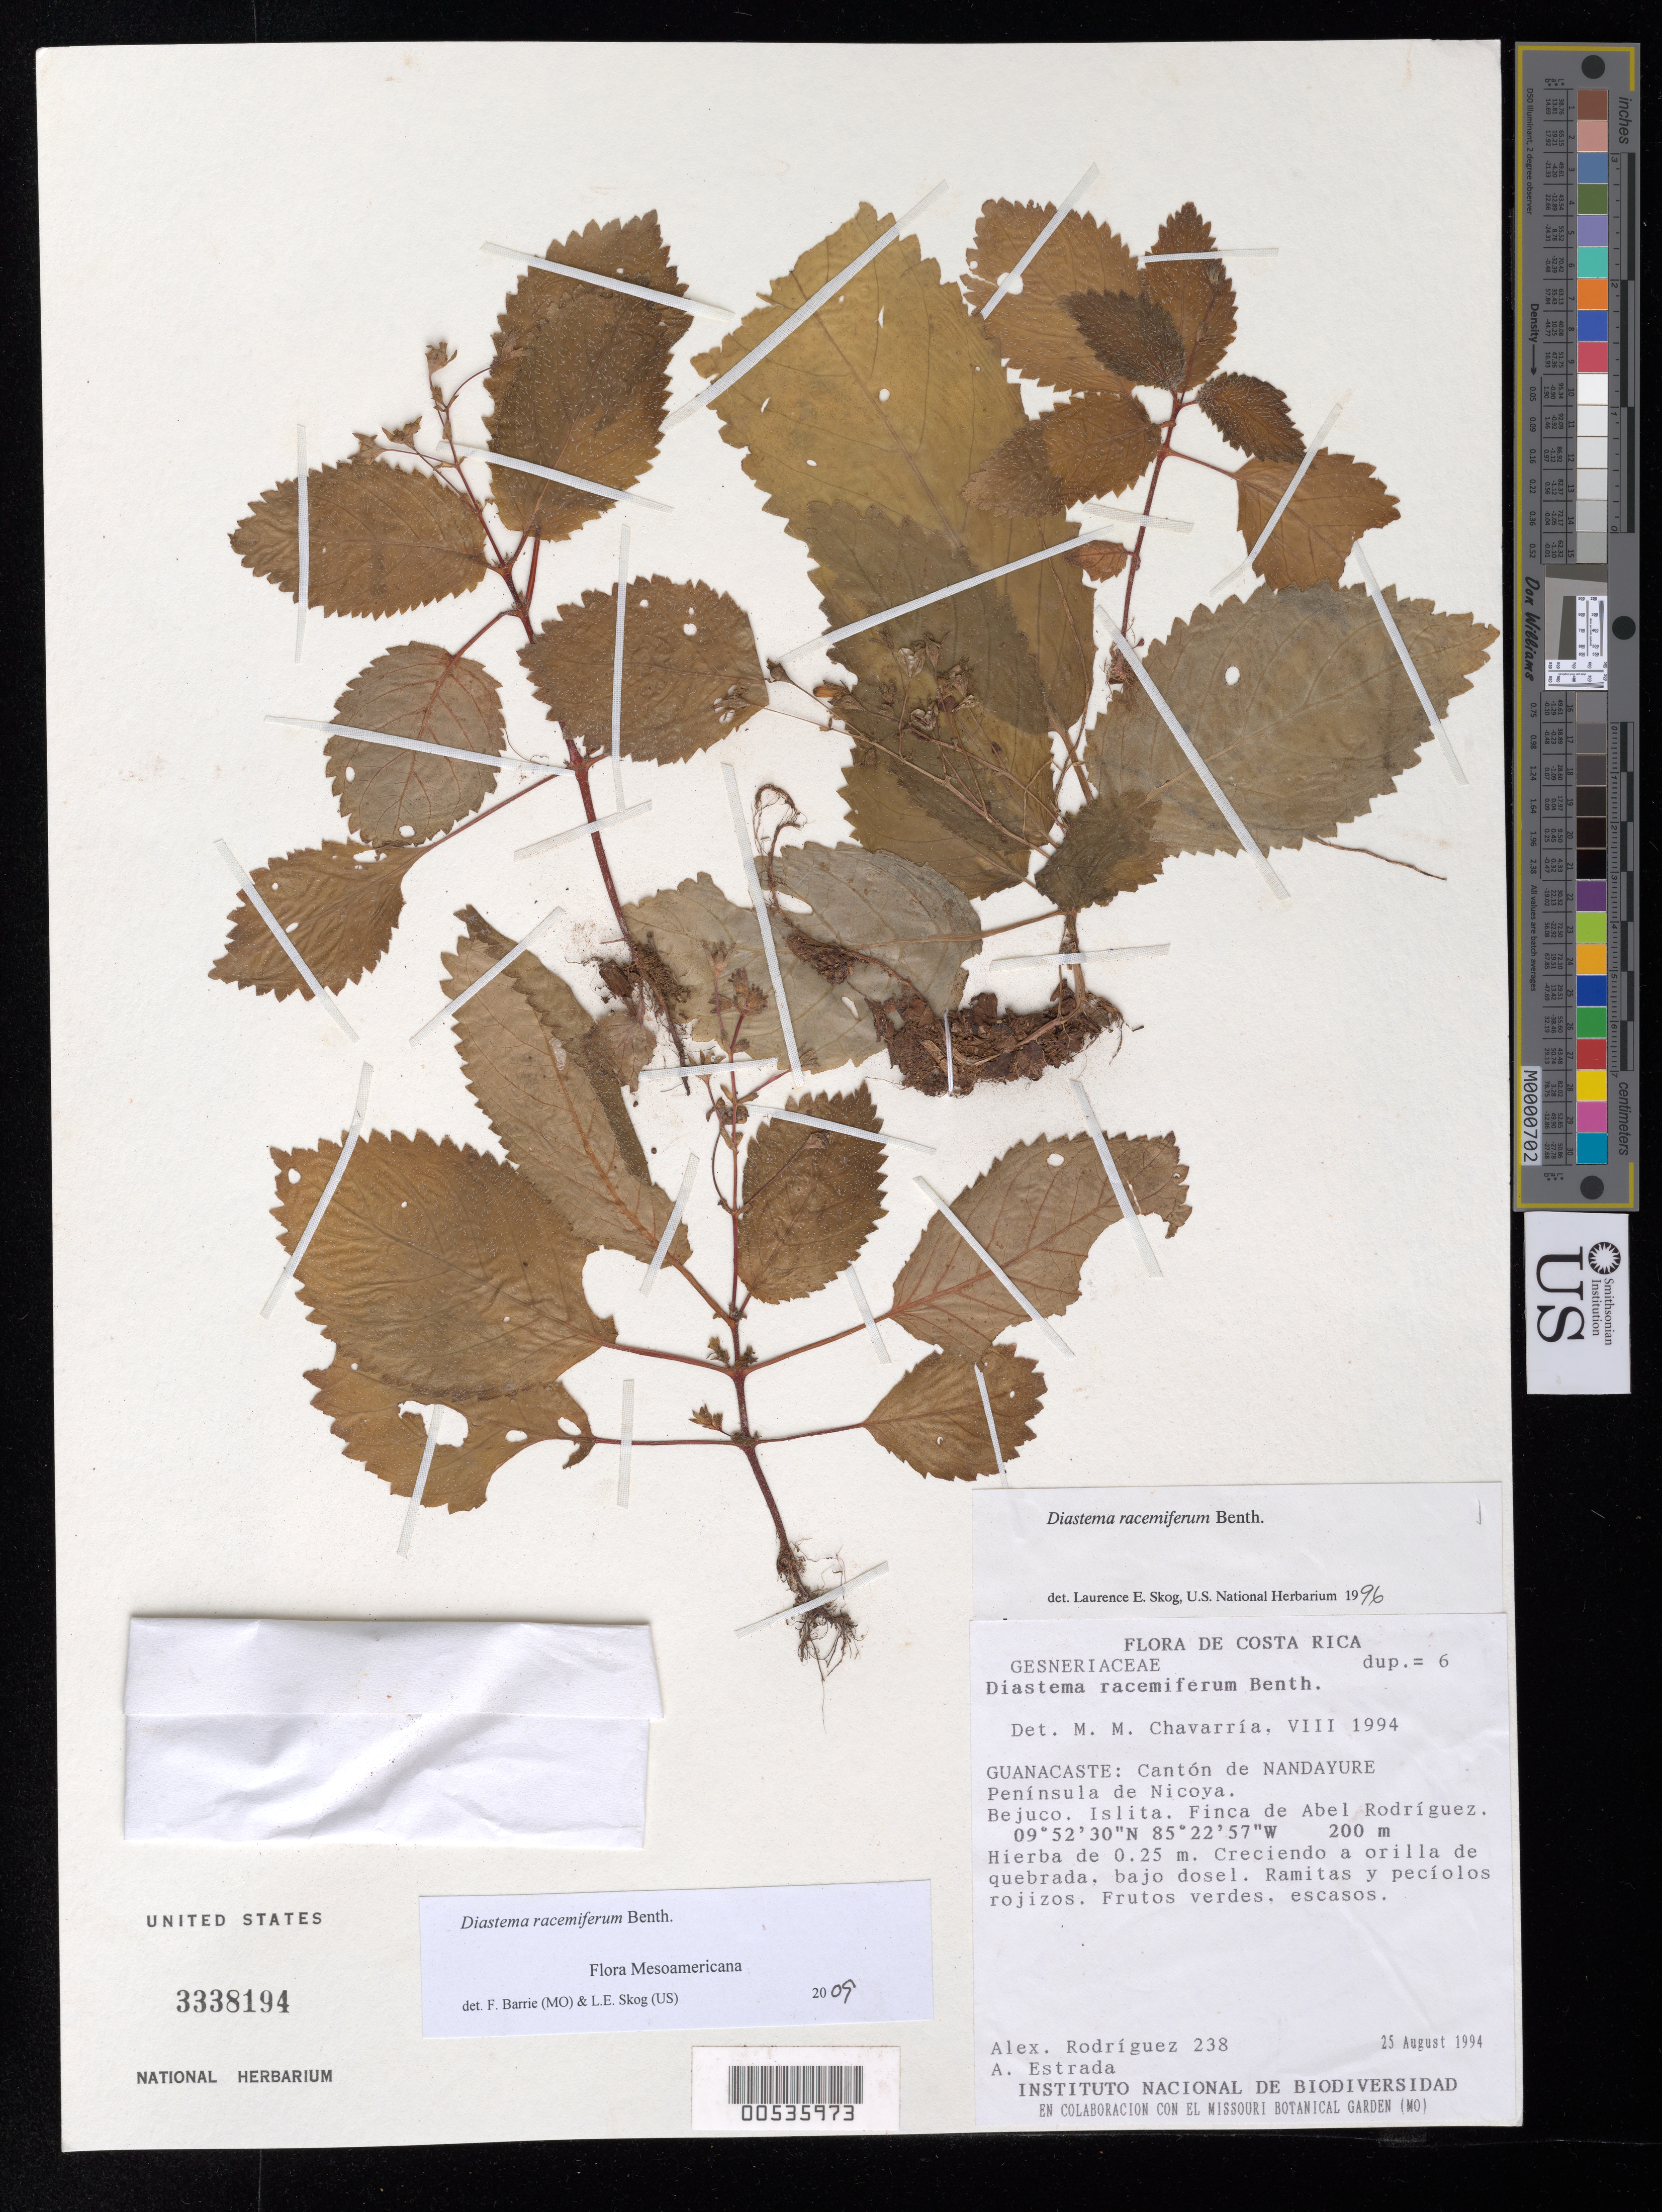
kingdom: Plantae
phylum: Tracheophyta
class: Magnoliopsida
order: Lamiales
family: Gesneriaceae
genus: Diastema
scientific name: Diastema racemiferum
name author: Benth.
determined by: Skog, Laurence E.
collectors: A. Rodríguez & A. Estrada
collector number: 238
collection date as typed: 25 Aug 1994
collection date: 1994-08-25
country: Costa Rica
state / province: Guanacaste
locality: Cantón de Nandayure, Península de Nicoya, Bejuco, Islita, finca de Abel Rodríguez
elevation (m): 200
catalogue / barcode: US 3338194